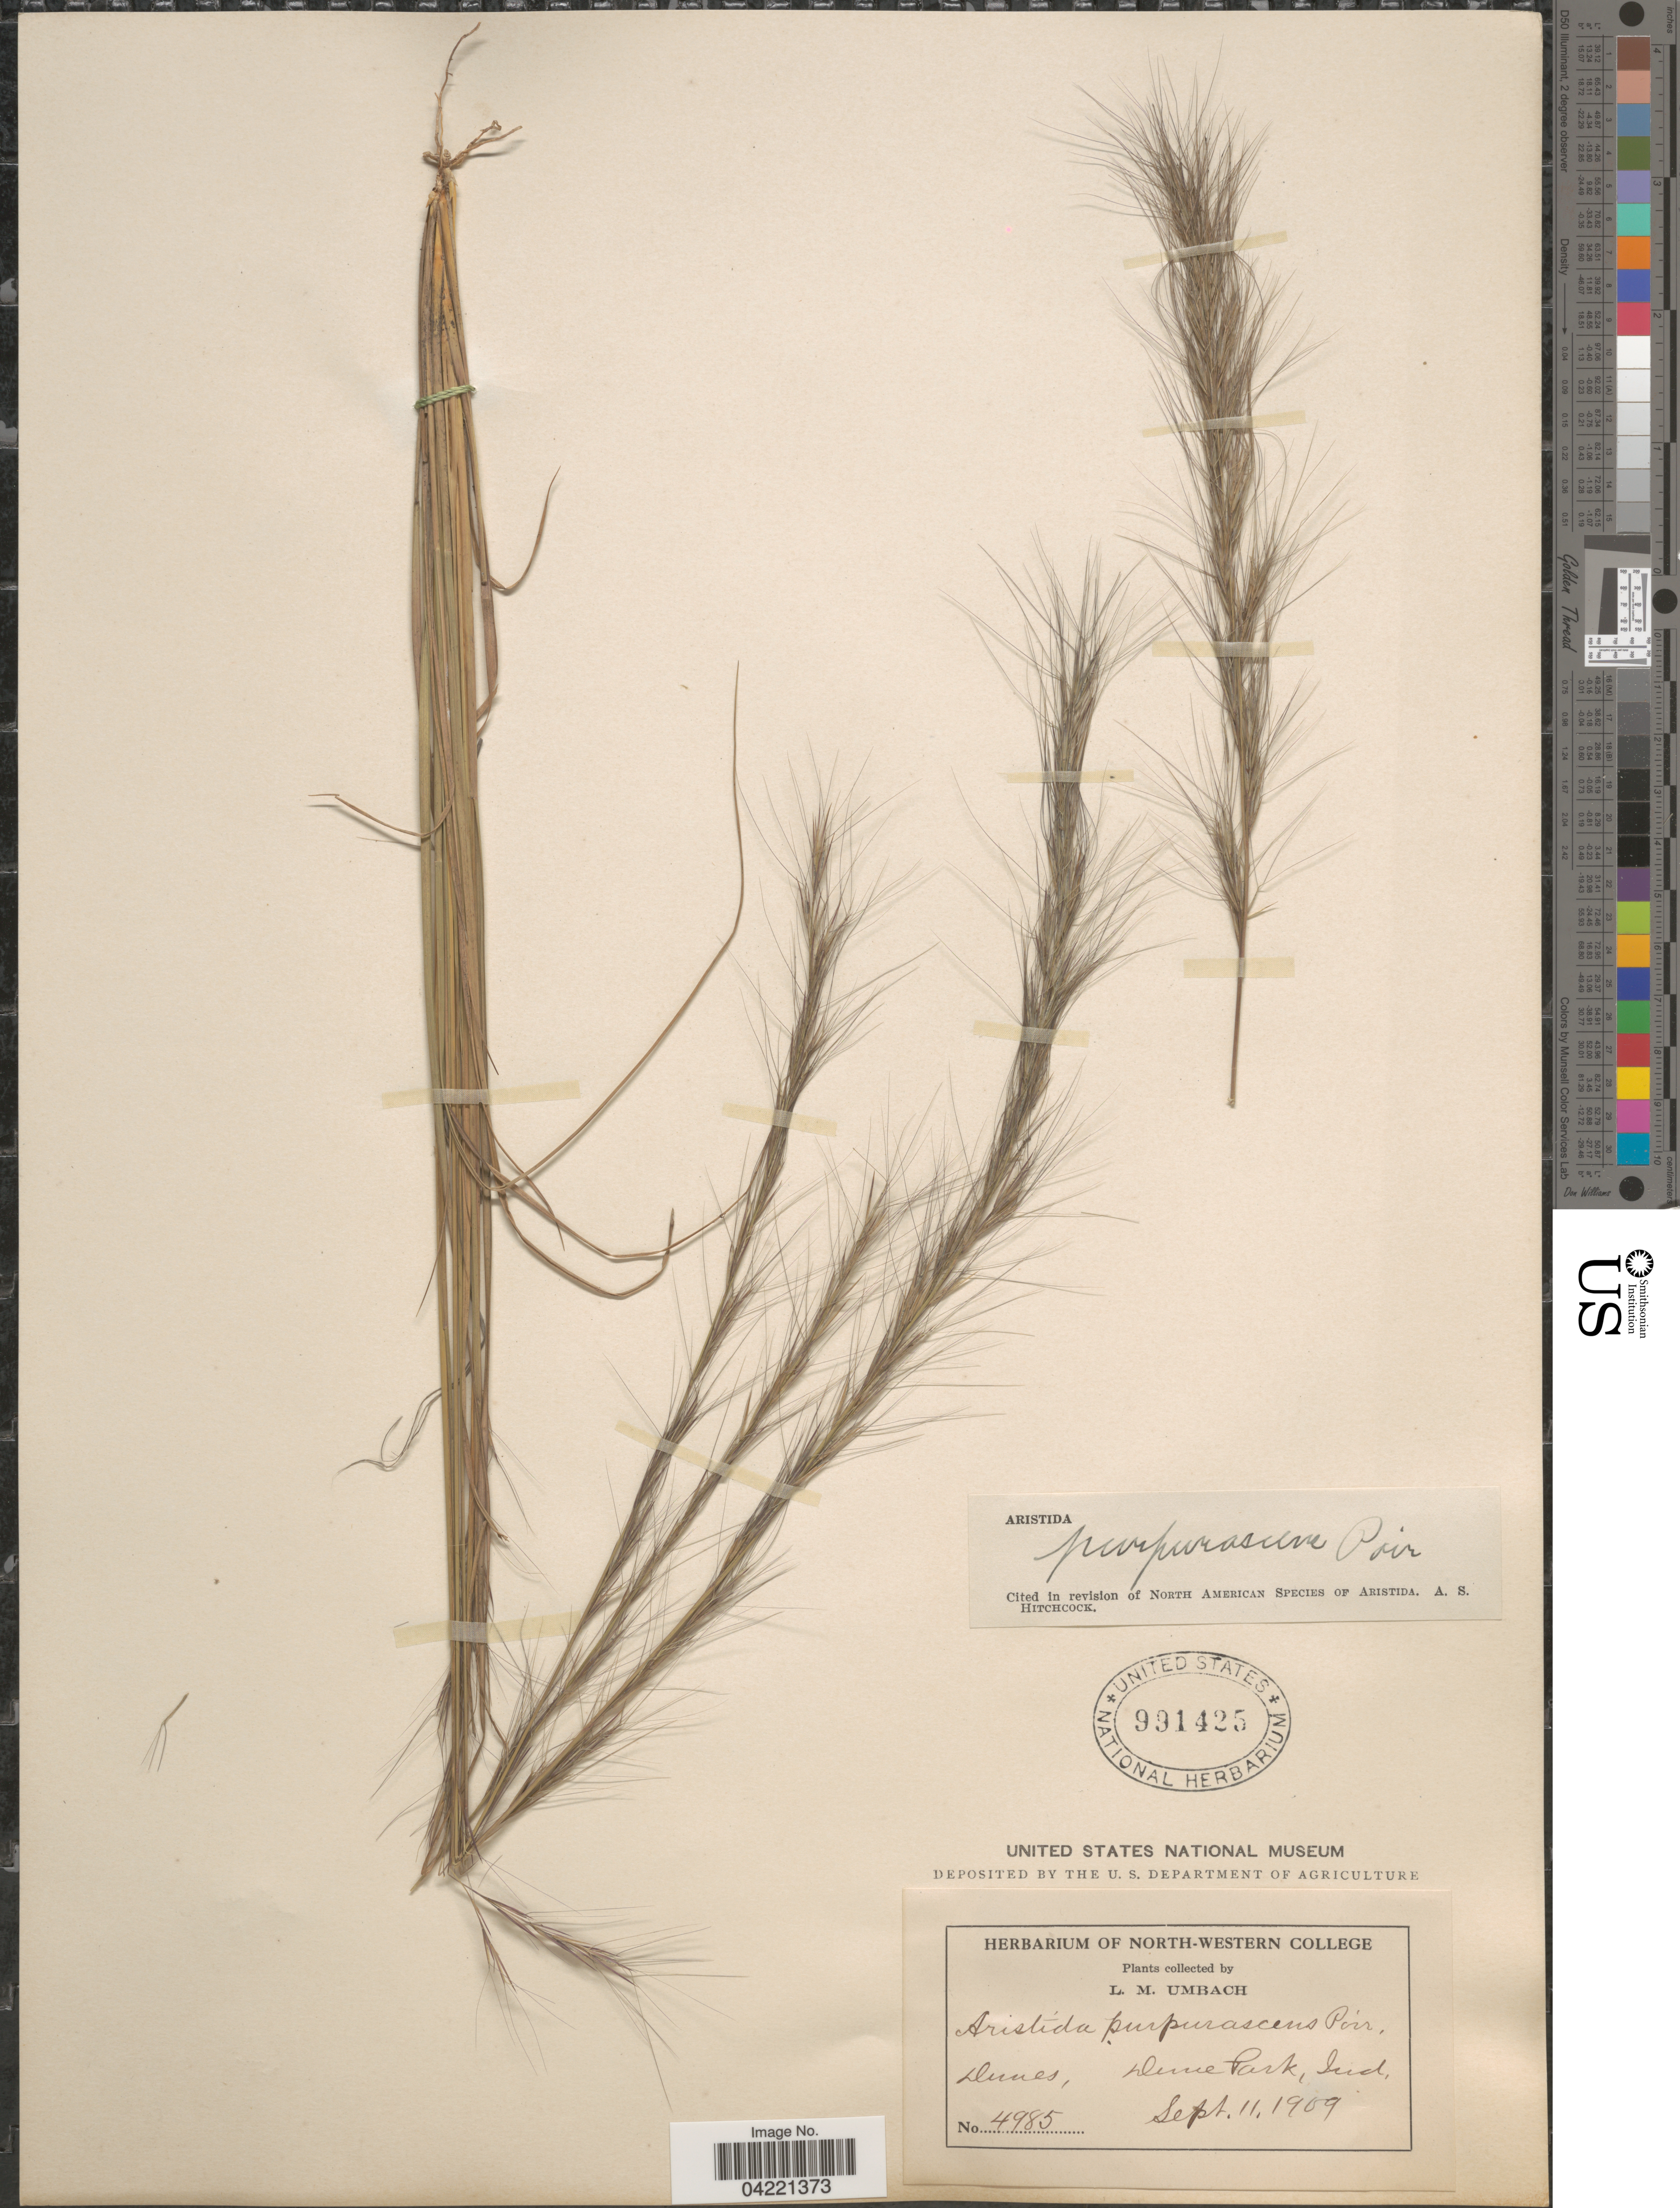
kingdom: Plantae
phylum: Tracheophyta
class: Liliopsida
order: Poales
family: Poaceae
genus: Aristida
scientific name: Aristida purpurascens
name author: Poir.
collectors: L. M. Umbach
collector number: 4985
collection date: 1909-09-11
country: United States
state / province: Indiana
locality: Dunes, Dune Park.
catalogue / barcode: US 991425